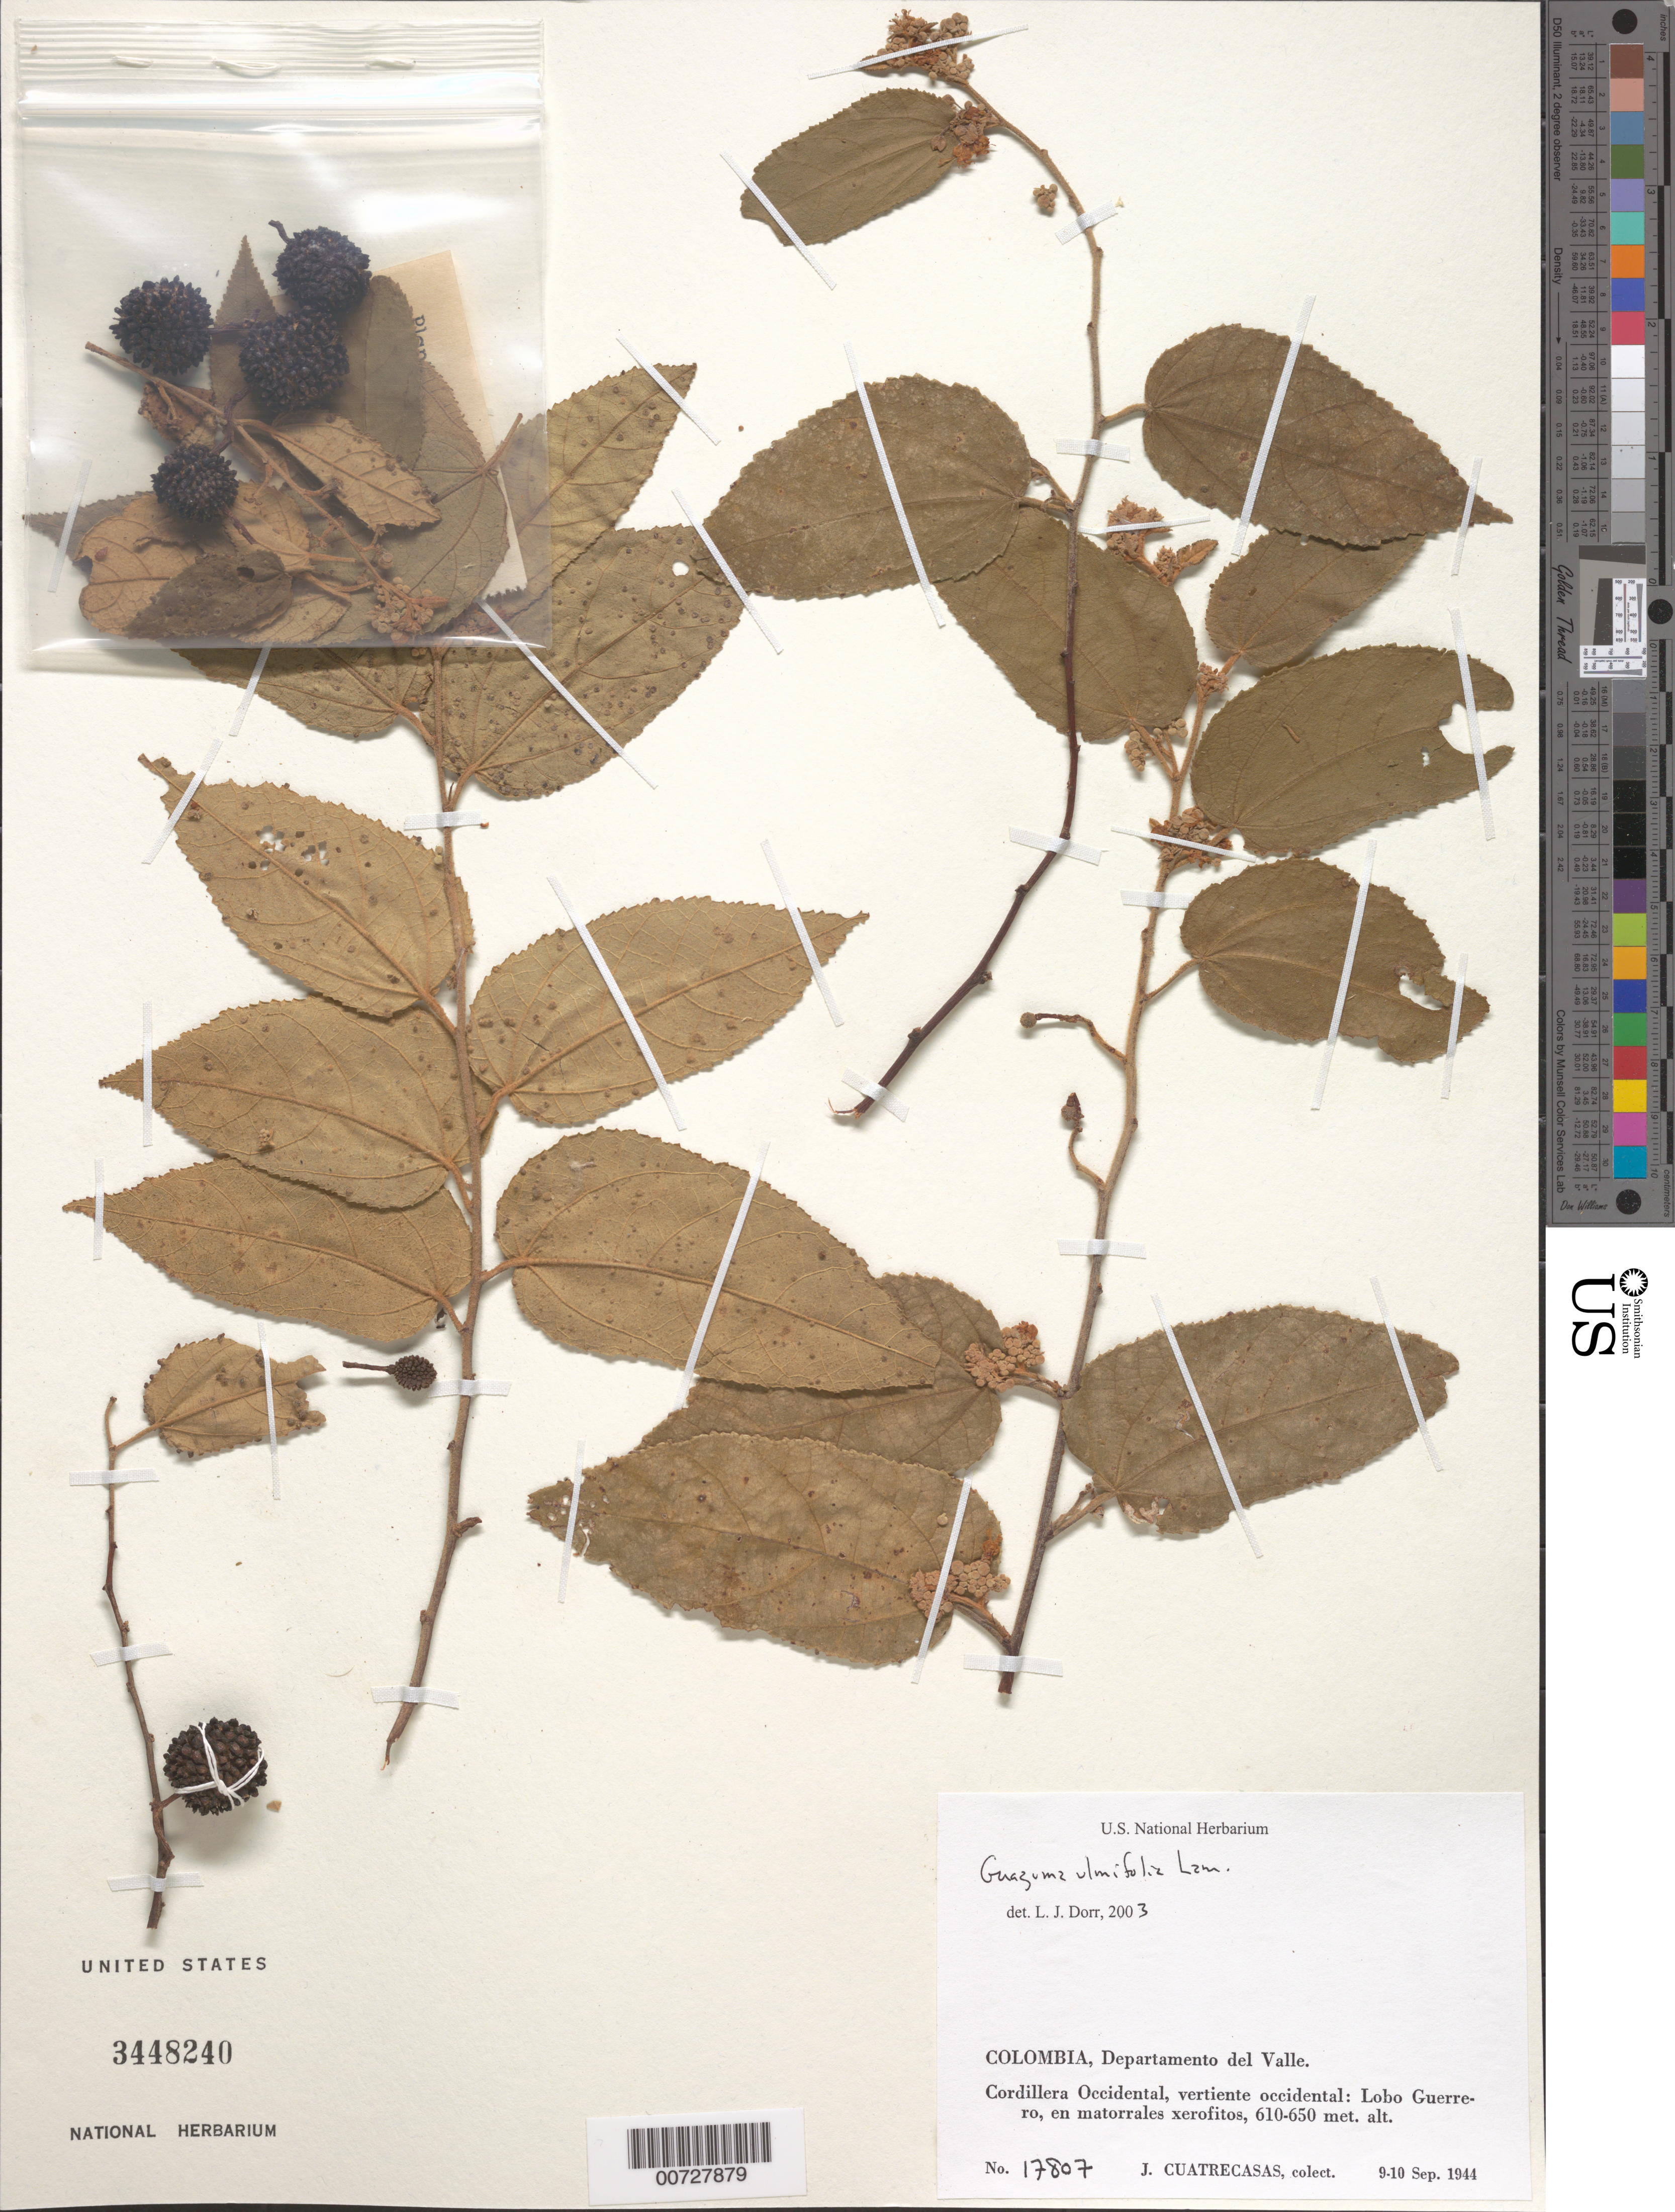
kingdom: Plantae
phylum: Tracheophyta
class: Magnoliopsida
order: Malvales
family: Malvaceae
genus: Guazuma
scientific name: Guazuma ulmifolia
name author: Lam.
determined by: Dorr, L. J., (BOT), Smithsonian Institution - National Museum of Natural History (UNITED STATES)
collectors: J. Cuatrecasas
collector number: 17807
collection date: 1944-09-09/1944-09-10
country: Colombia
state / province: Valle del Cauca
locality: Cordillera Occidental, vertiente occidental: Lobo Guerrero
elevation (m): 610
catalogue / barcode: US 3448240